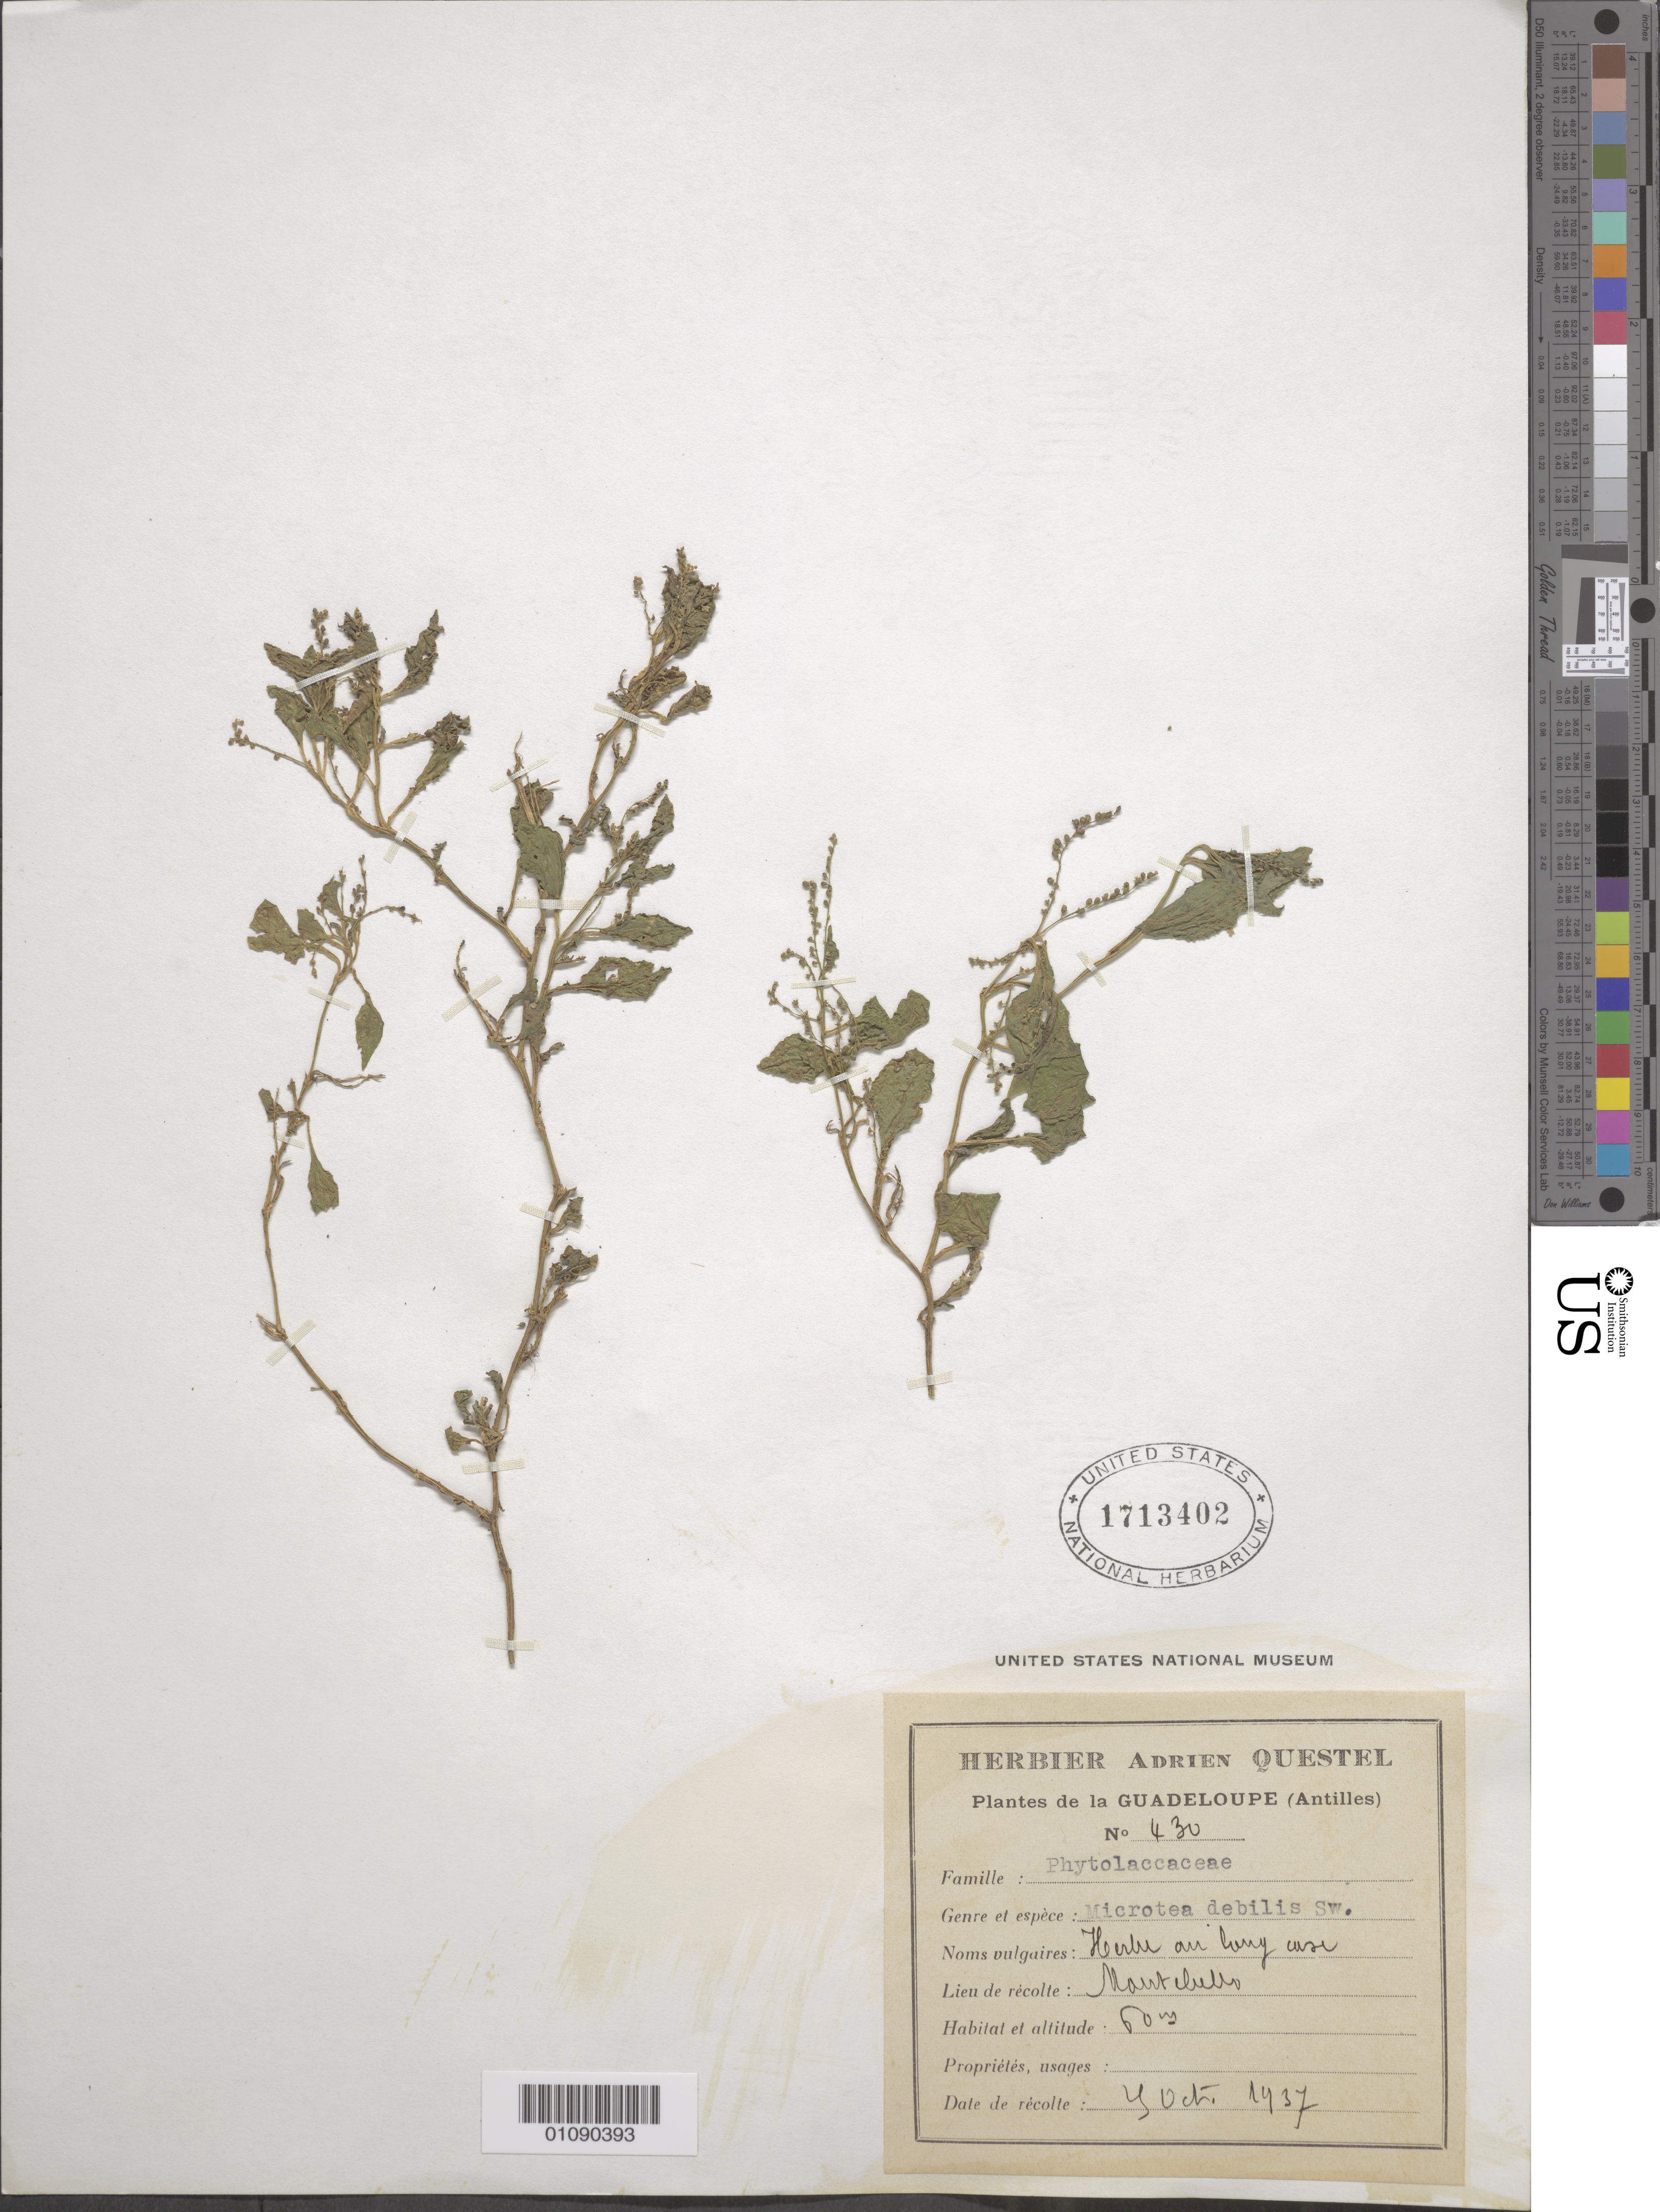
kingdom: Plantae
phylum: Tracheophyta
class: Magnoliopsida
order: Caryophyllales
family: Microteaceae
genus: Microtea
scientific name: Microtea debilis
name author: Sw.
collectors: A. Questel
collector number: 430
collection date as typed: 25 Oct 1937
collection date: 1937-10-25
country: Guadeloupe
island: Basse Terre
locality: Montebello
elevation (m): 60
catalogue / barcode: US 1713402